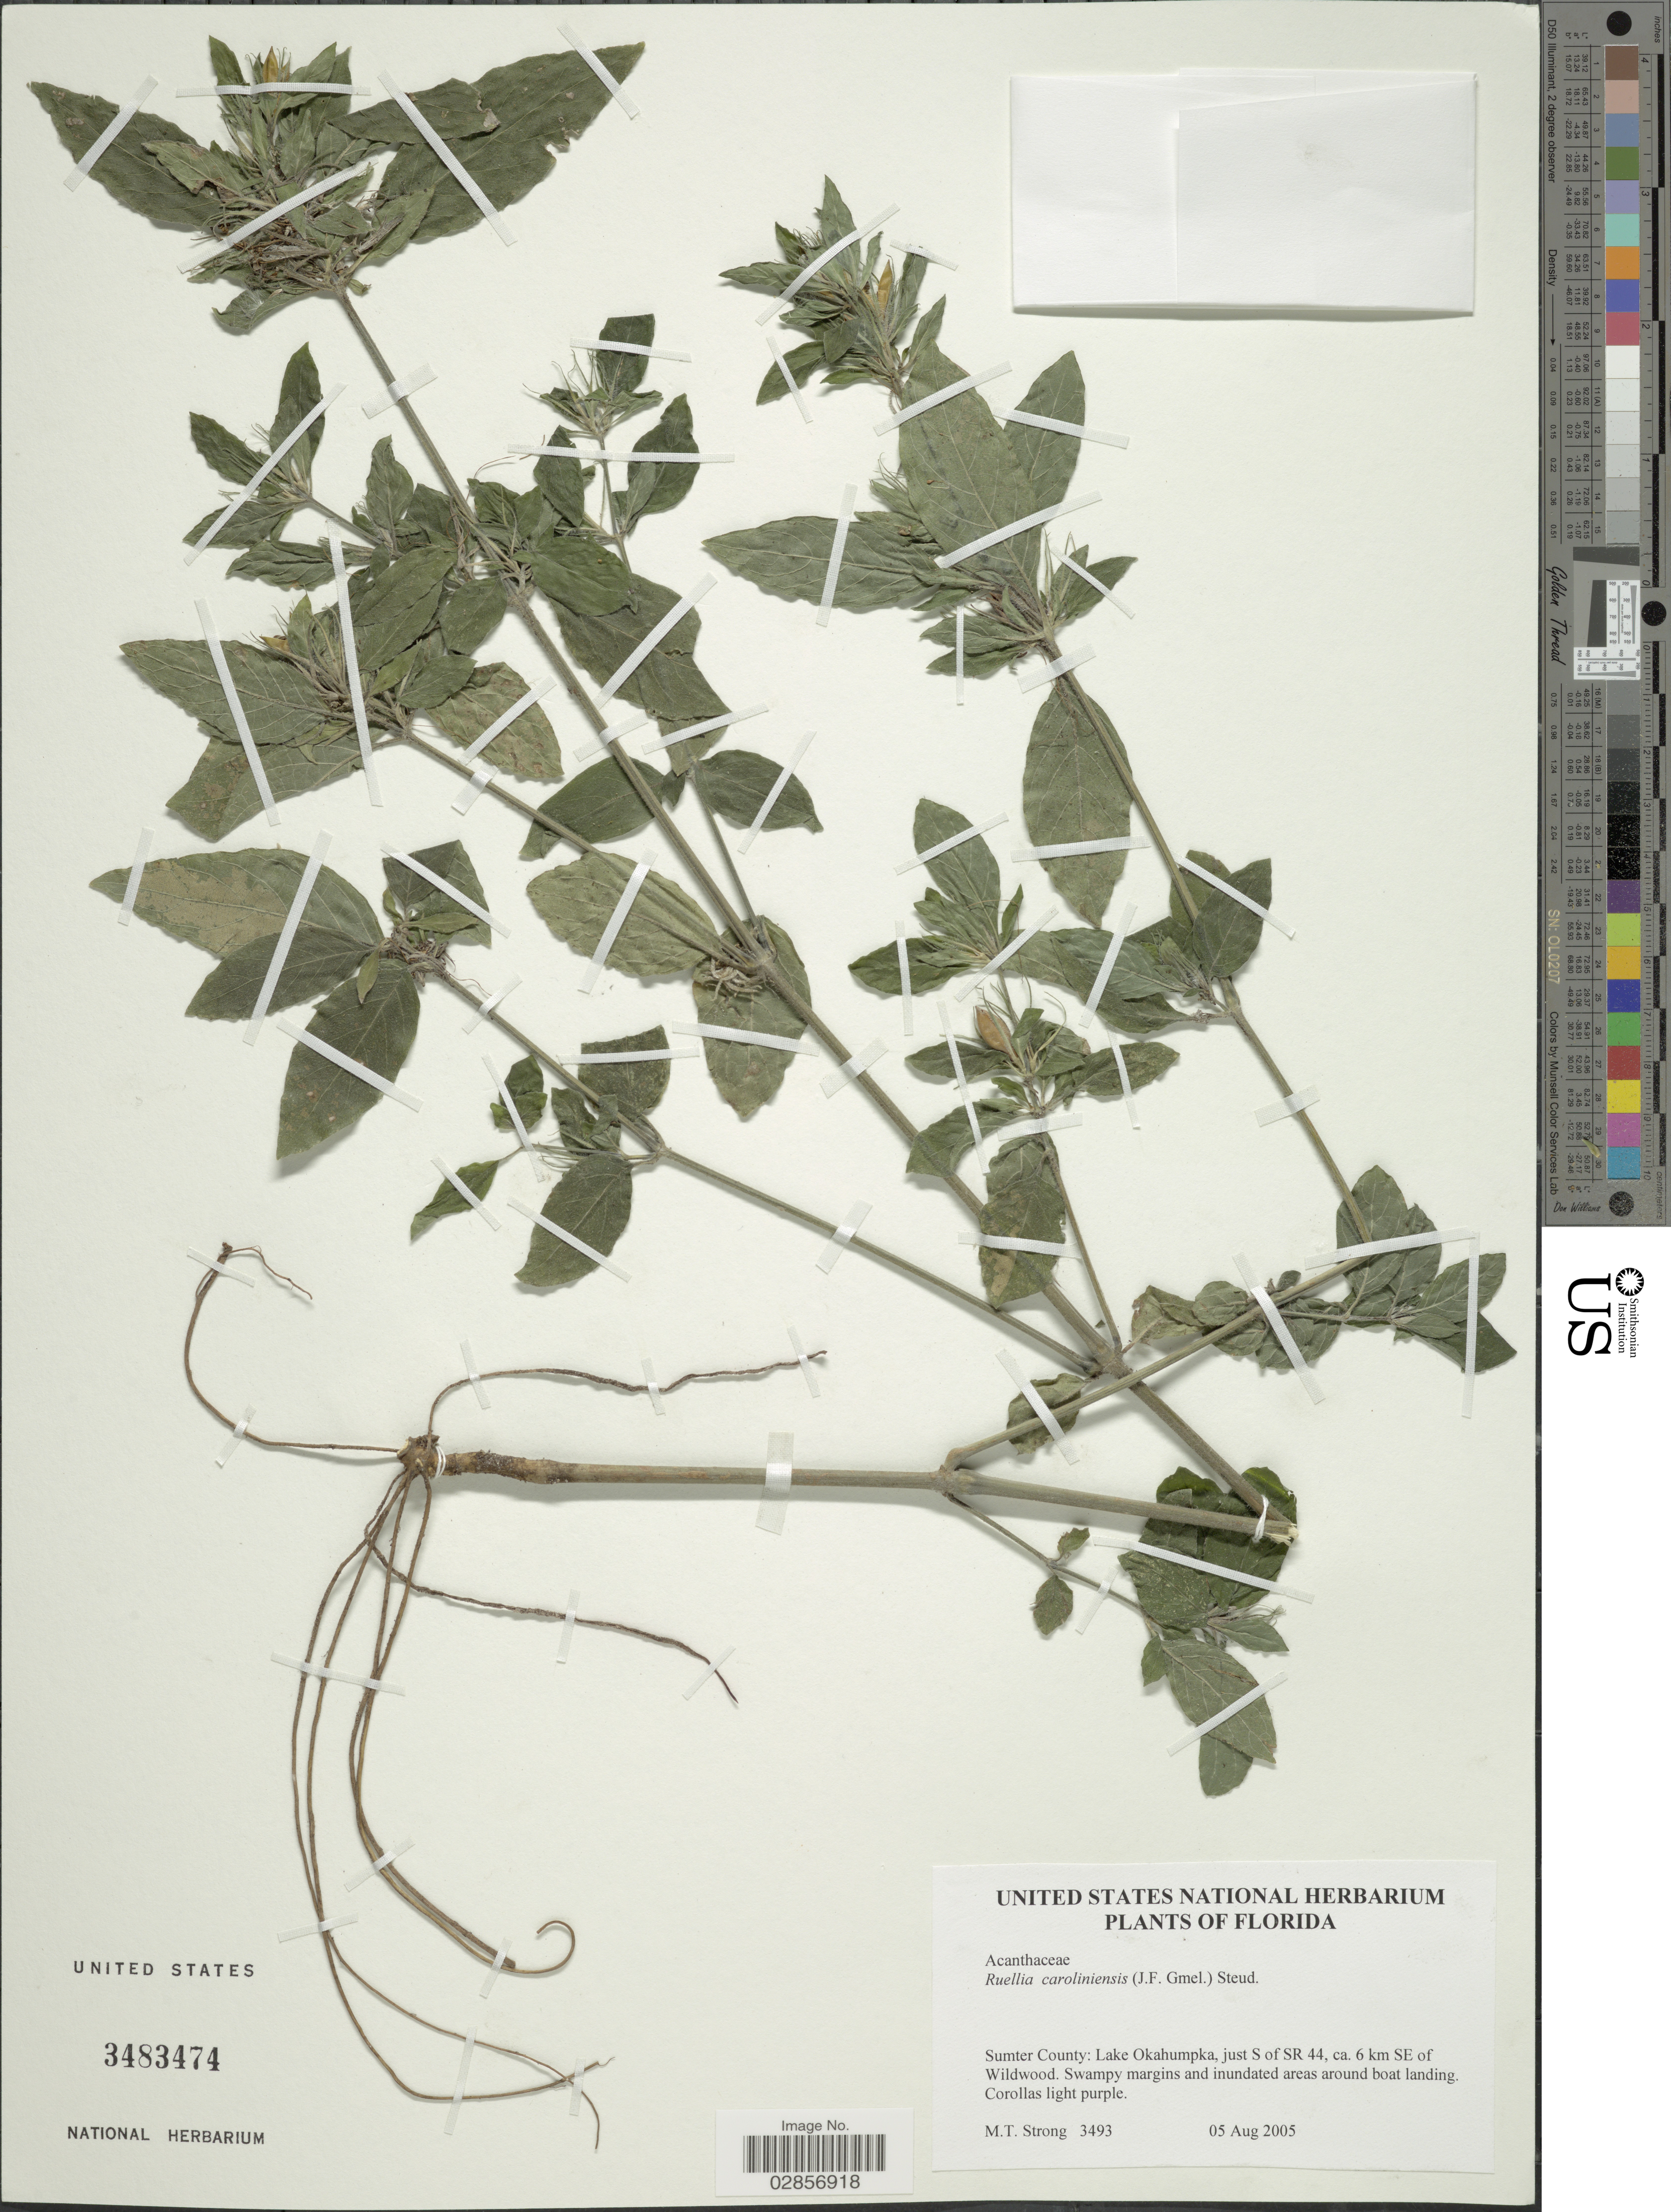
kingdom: Plantae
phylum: Tracheophyta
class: Magnoliopsida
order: Lamiales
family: Acanthaceae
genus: Ruellia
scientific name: Ruellia caroliniensis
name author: (J.F. Gmel.) Steud.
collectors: M. T. Strong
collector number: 3493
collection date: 2005-08-05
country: United States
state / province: Florida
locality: Sumter Ciunty: Lake Okahumpka, just S of SR 44, ca. 6 km SE of Wildwood.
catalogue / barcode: US 3483474